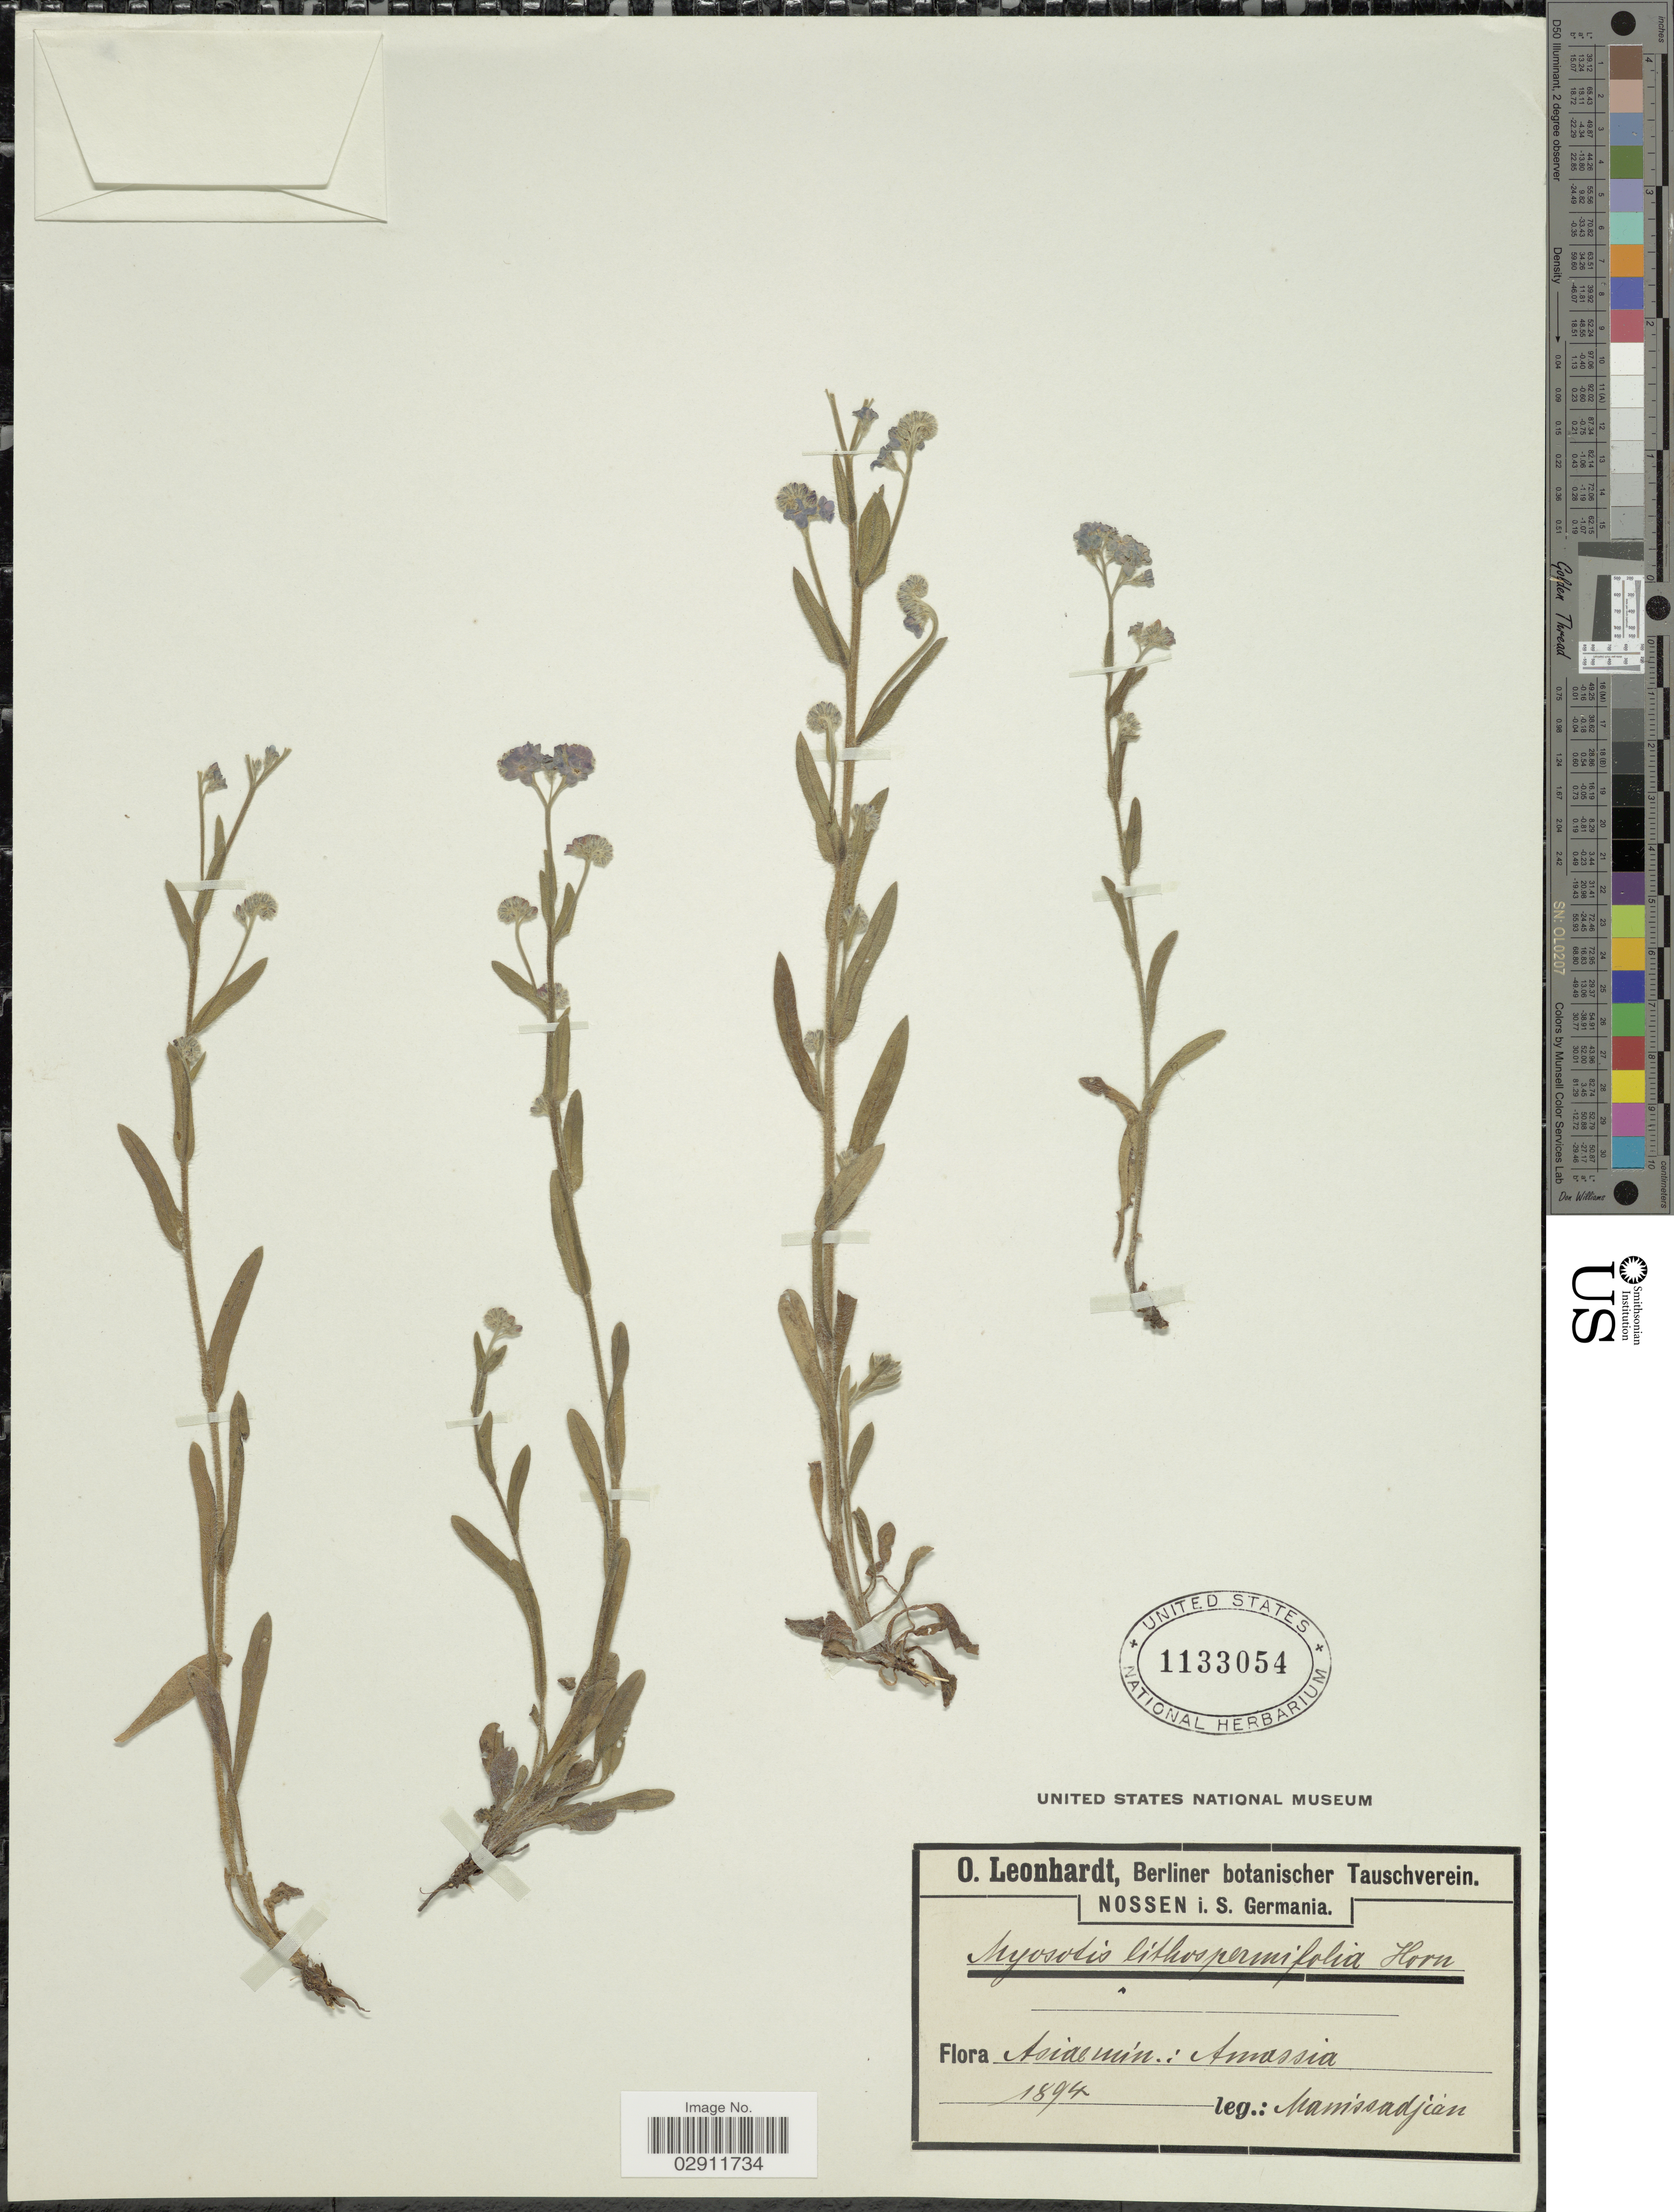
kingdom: Plantae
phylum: Tracheophyta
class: Magnoliopsida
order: Boraginales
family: Boraginaceae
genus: Myosotis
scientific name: Myosotis lithospermifolia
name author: (Willd.) Hornem.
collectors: -. Manissadjian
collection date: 1894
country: Turkey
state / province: Amasya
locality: Asiae min.: Amassia.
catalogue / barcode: US 1133054